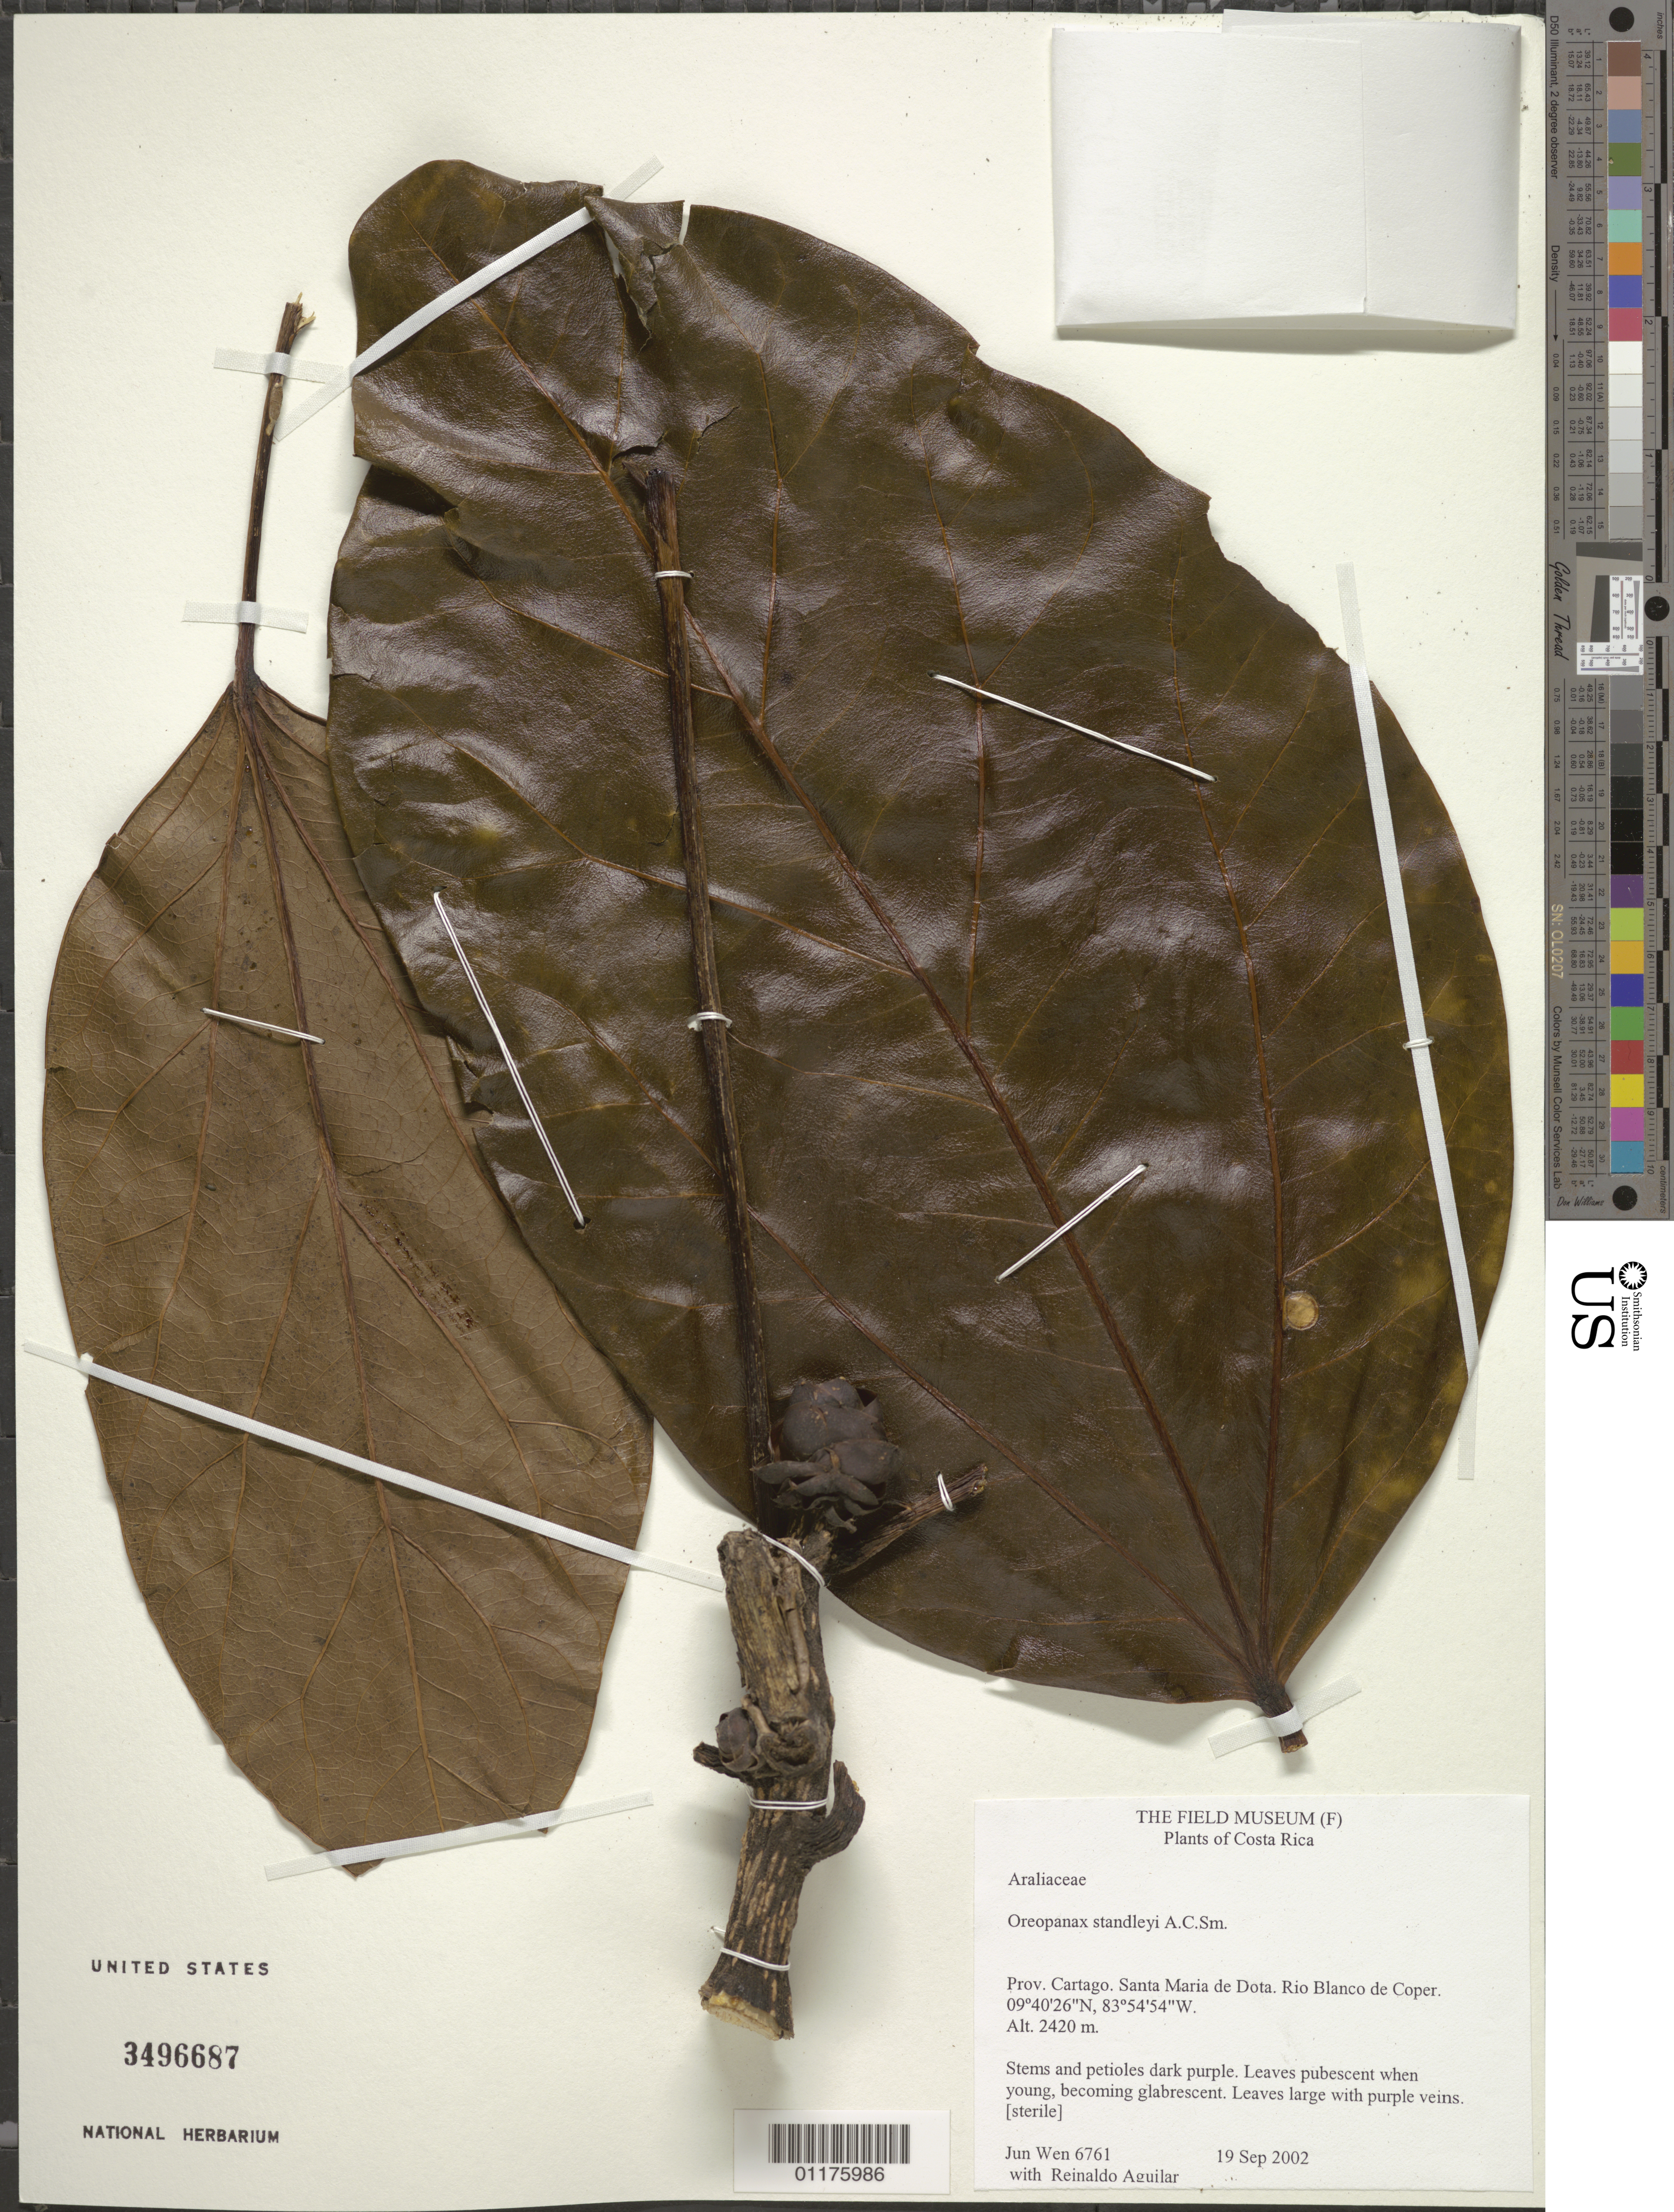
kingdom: Plantae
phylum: Tracheophyta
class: Magnoliopsida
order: Apiales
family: Araliaceae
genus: Oreopanax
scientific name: Oreopanax standleyi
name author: A.C. Sm.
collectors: J. Wen & R. Aguilar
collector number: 6761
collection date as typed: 19 Sep 2002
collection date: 2002-09-19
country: Costa Rica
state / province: Cartago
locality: Santa Maria de Dota. Rio Blanco de Coper.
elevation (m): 2420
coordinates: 9 40 26 N, 83 54 54 W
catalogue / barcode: US 3496687